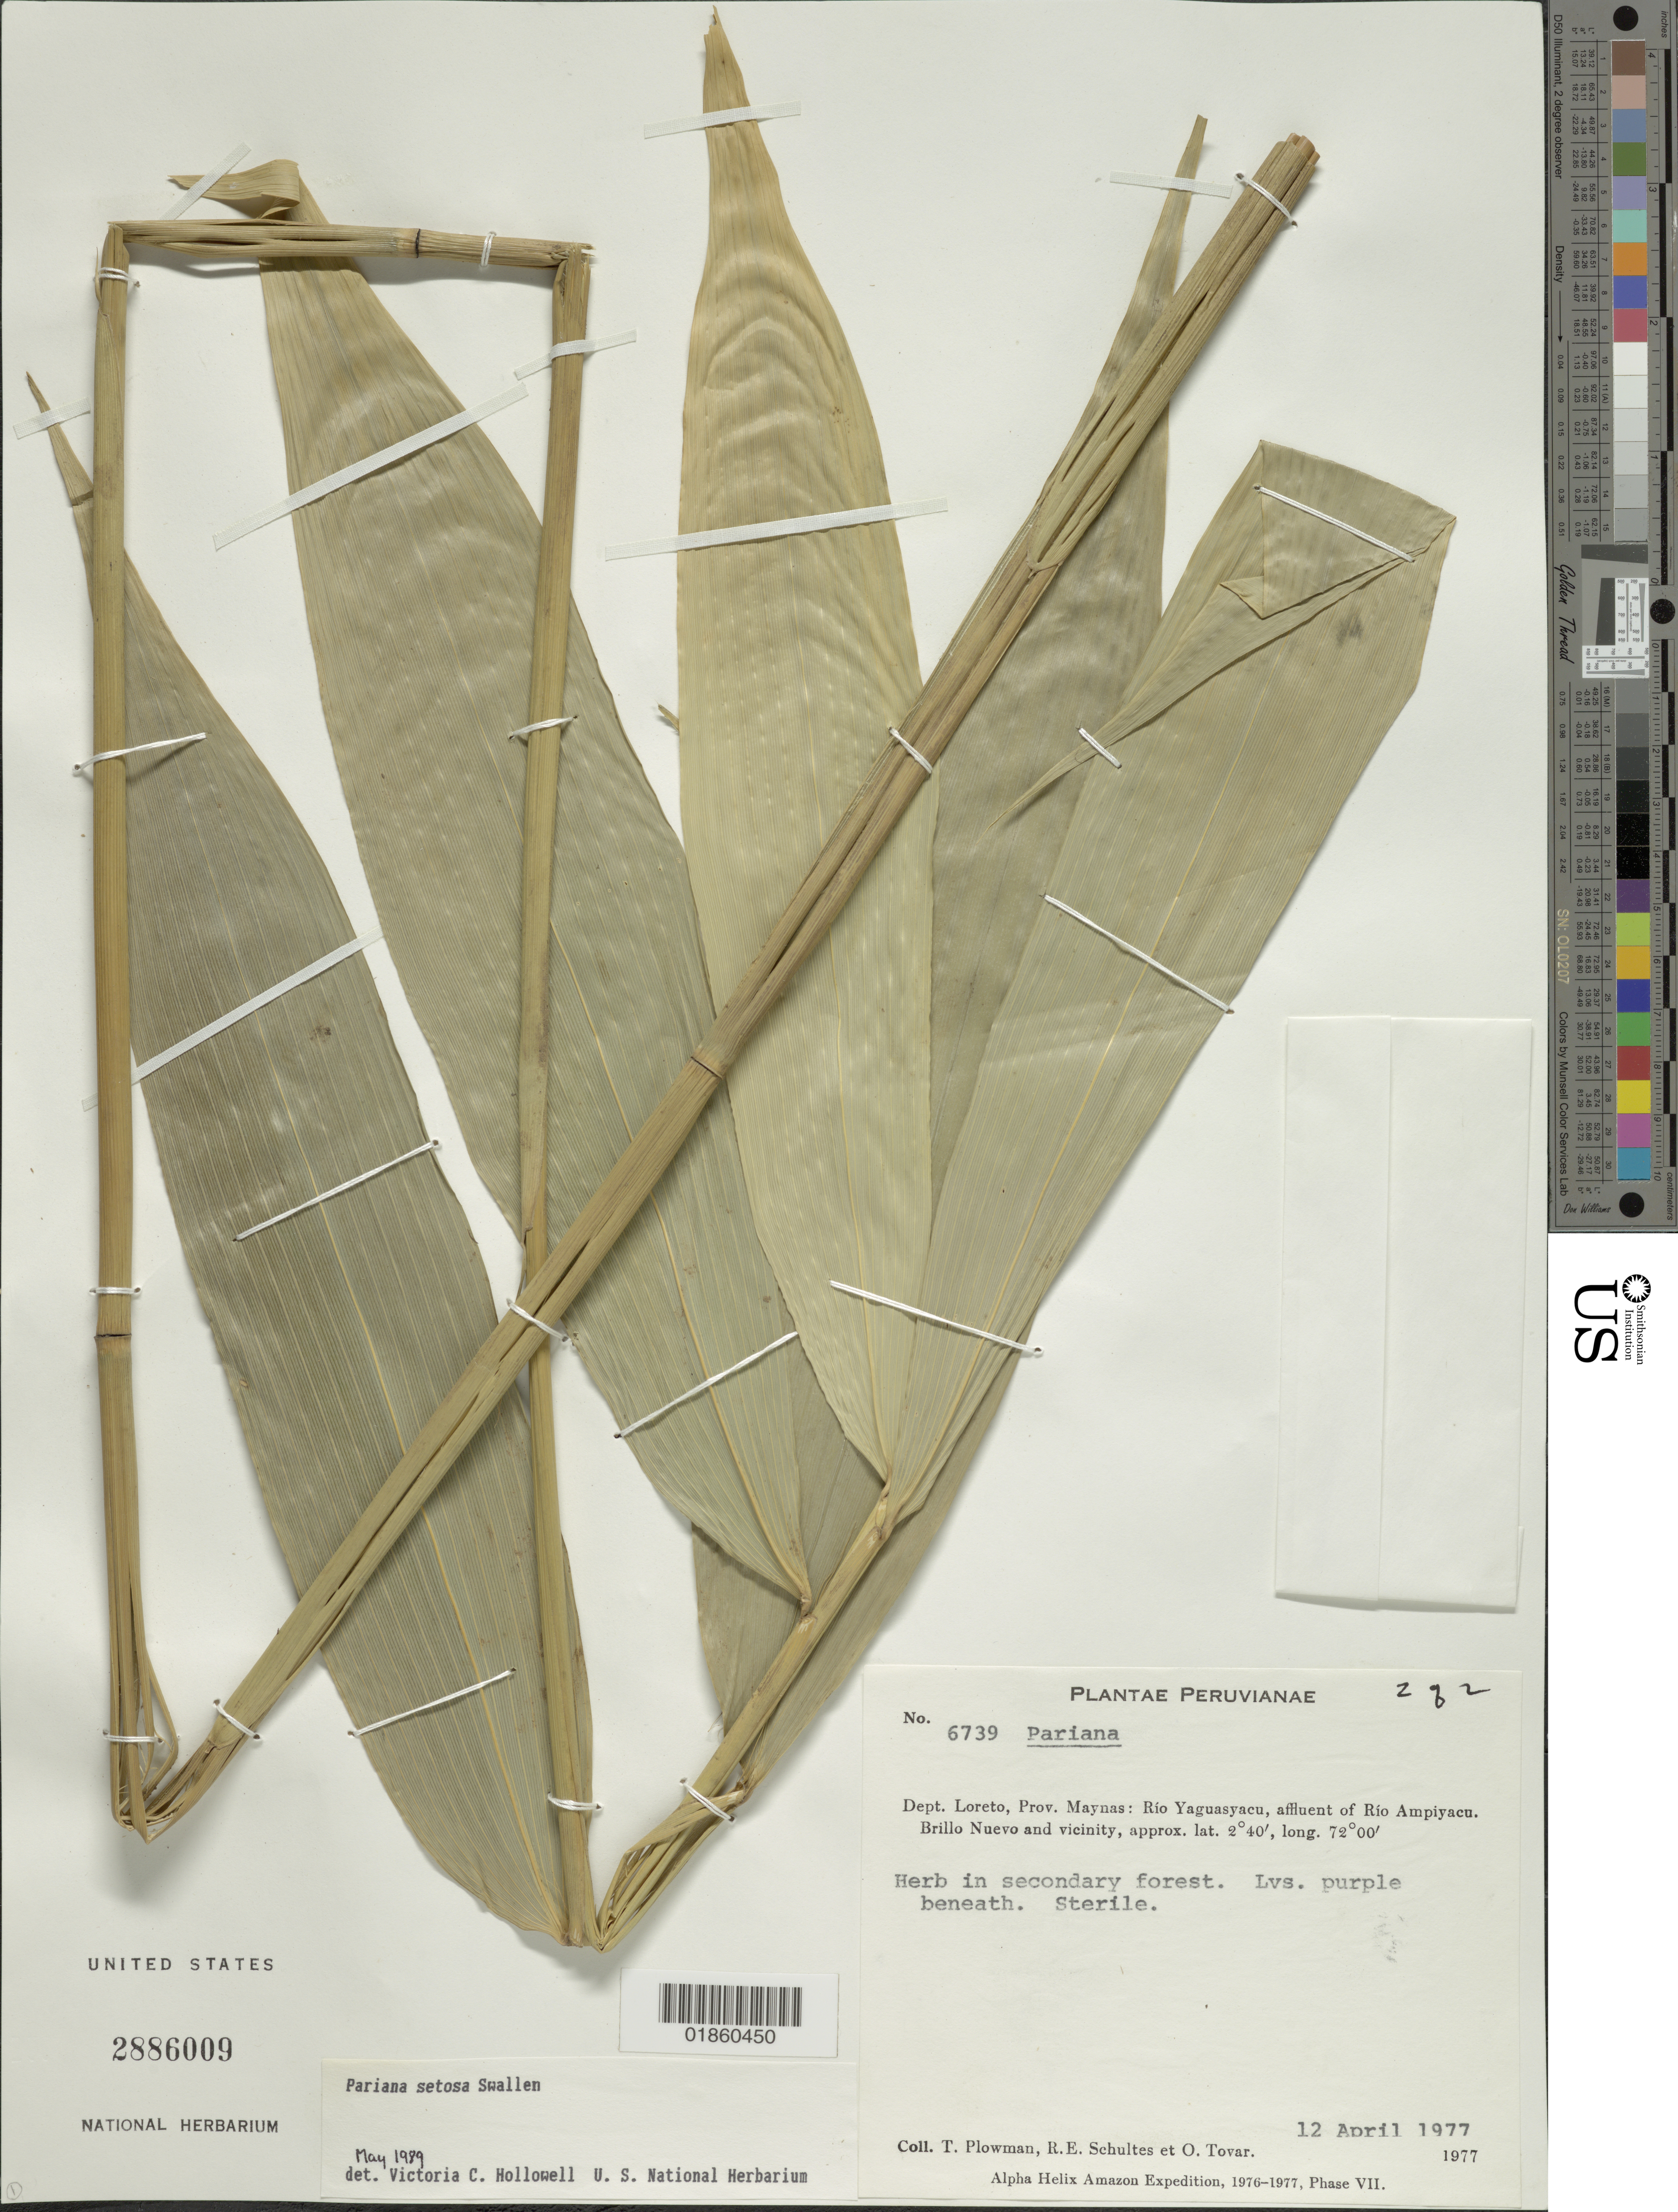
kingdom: Plantae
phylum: Tracheophyta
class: Liliopsida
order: Poales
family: Poaceae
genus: Pariana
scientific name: Pariana setosa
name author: Swallen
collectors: T. Plowman, R. E. Schultes & O. Tovar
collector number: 6739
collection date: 1977-04-12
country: Peru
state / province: Loreto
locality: Prov. Maynas: Rio Yaguasyacu, affluent of Rio Ampiyacu. Brillo Nuevo and vicinity.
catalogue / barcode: US 2886009